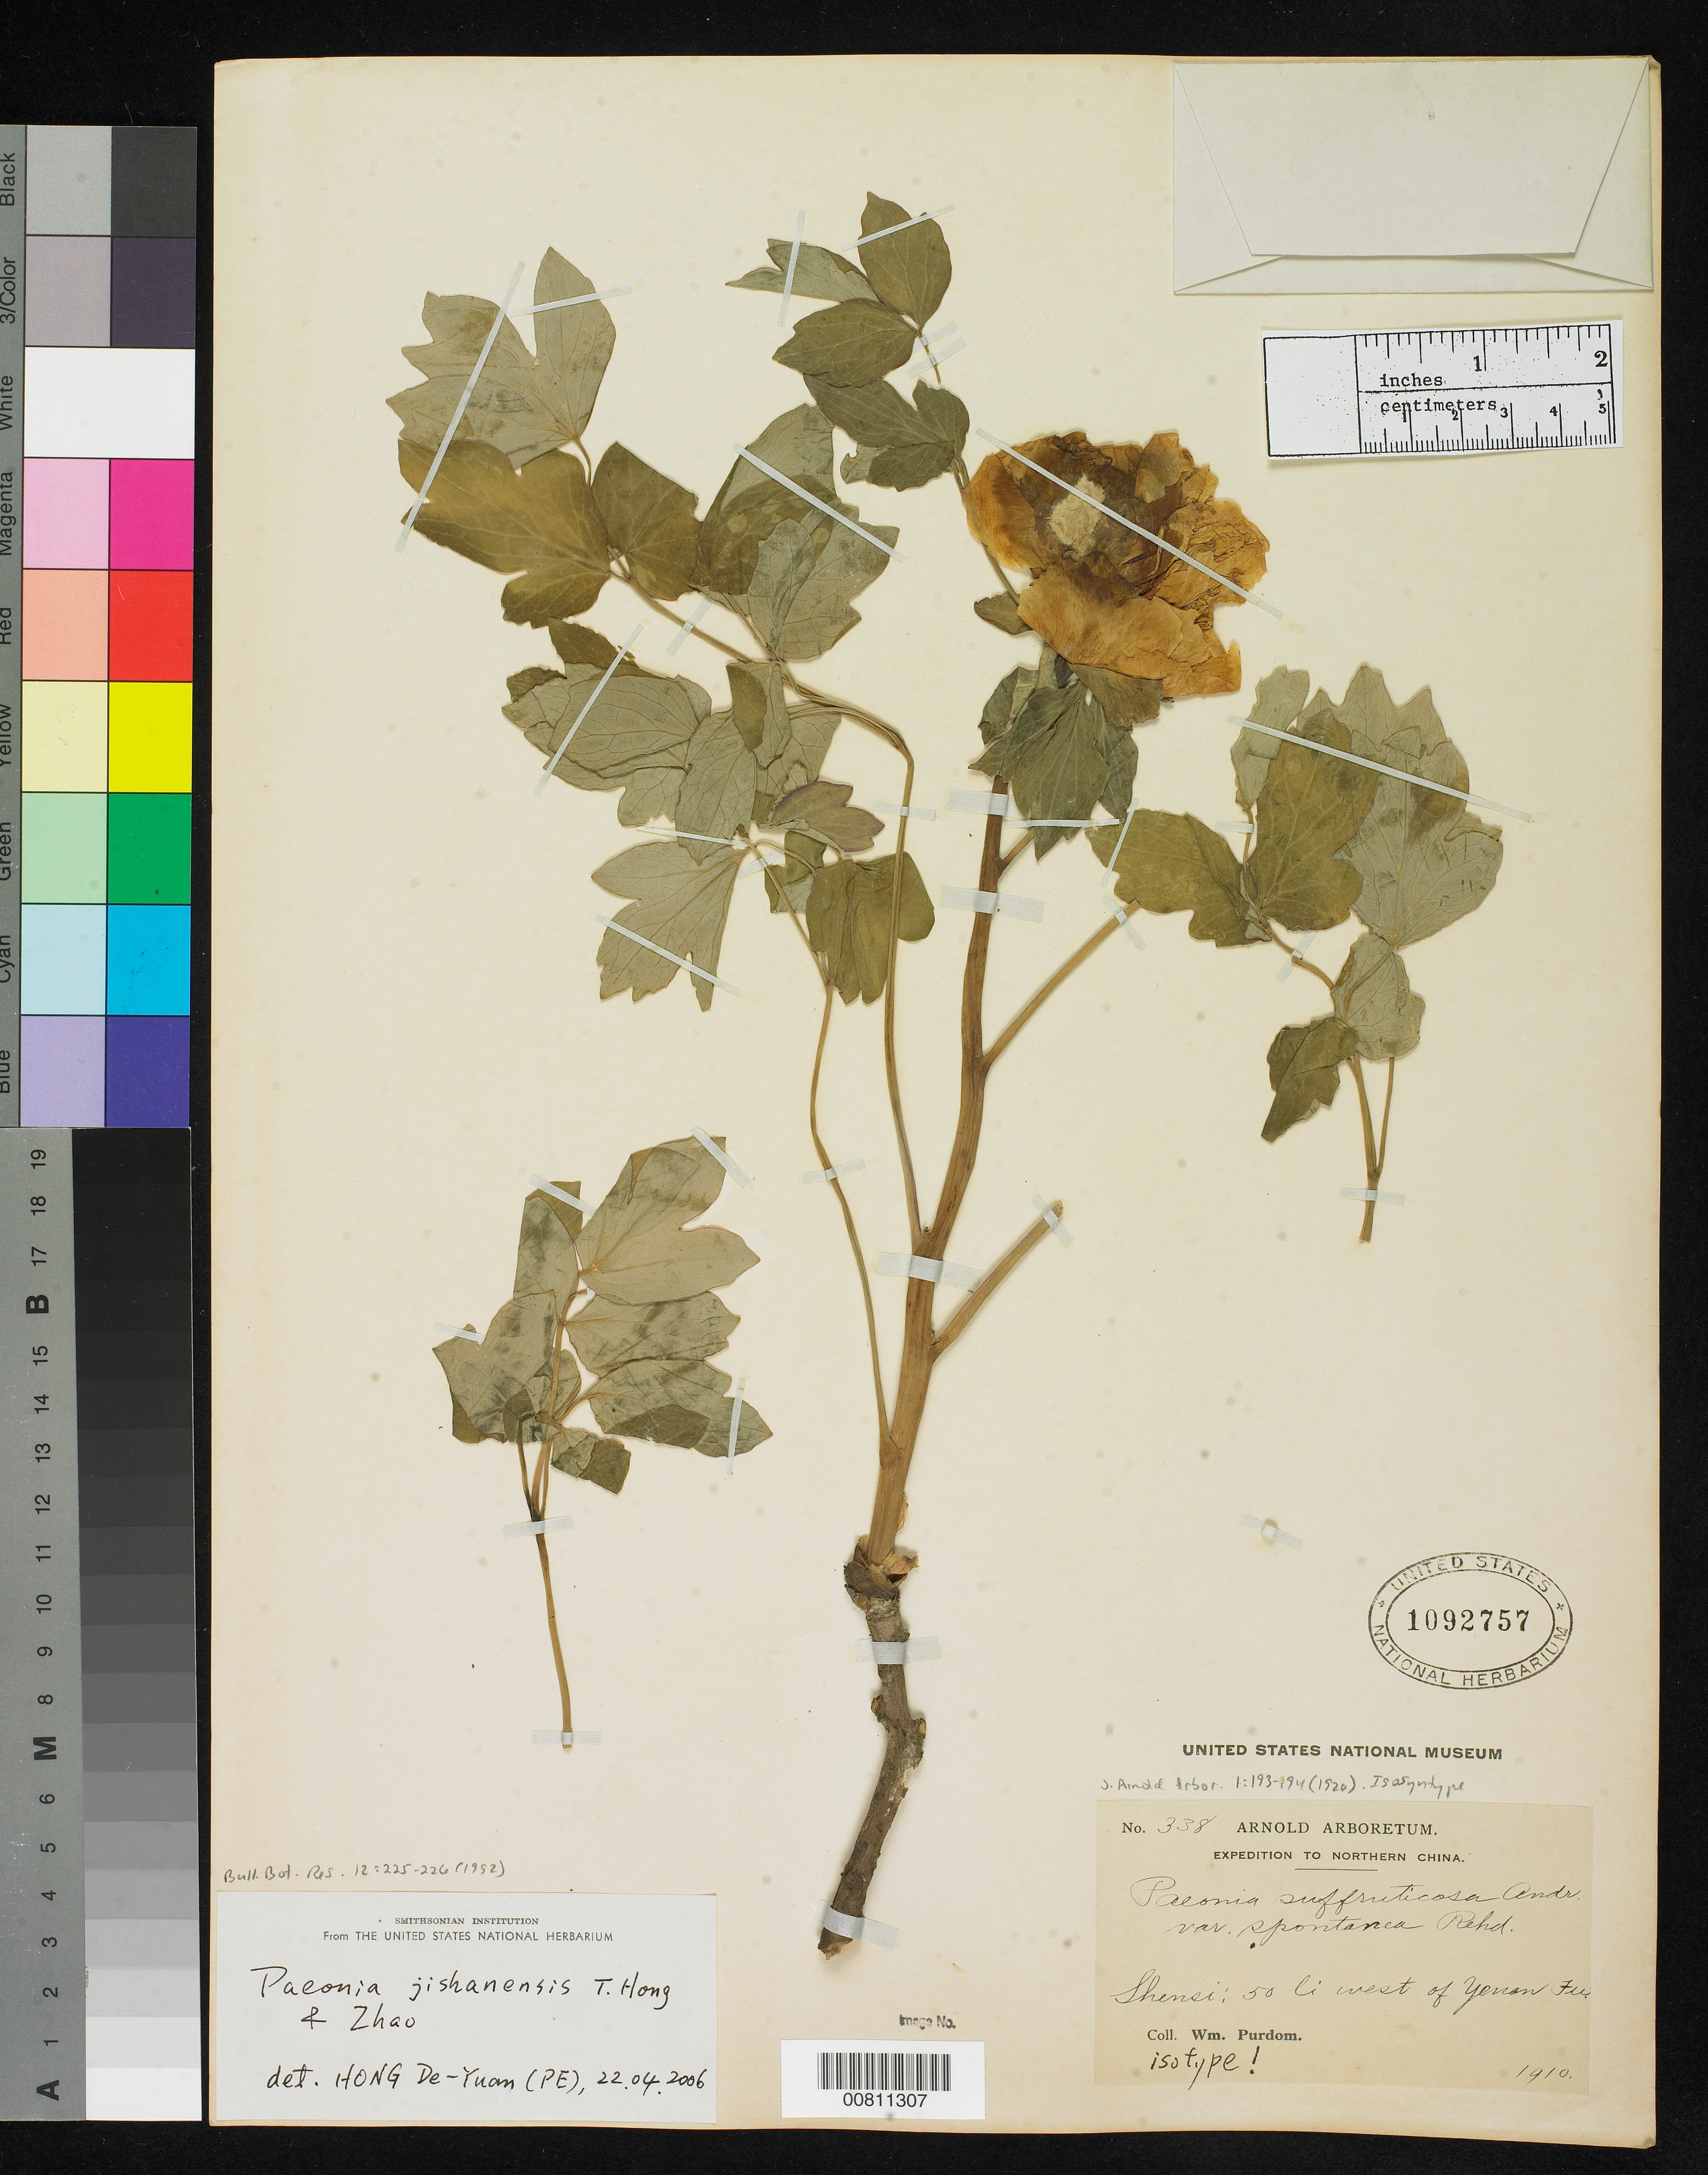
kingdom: Plantae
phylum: Tracheophyta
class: Magnoliopsida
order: Saxifragales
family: Paeoniaceae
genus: Paeonia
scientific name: Paeonia suffruticosa var. spontanea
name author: Rehder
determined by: Hong, D. Y.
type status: Isosyntype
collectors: W. Purdom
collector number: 338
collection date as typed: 1910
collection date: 1910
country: China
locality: Shensi: 50 li west of Yenan Fu.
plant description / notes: Also published as Paeonia spontanea (Rehder) T. Hong & W.Z. Zhao (1994, Bull. Bot. Res. 14: 283) but P. jishanensis T. Hong & Zhao (1992, Bull. Bot. Res. 12: 225-226) has priority at specific rank (includes var. spontanea in synonymy).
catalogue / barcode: US 1092757